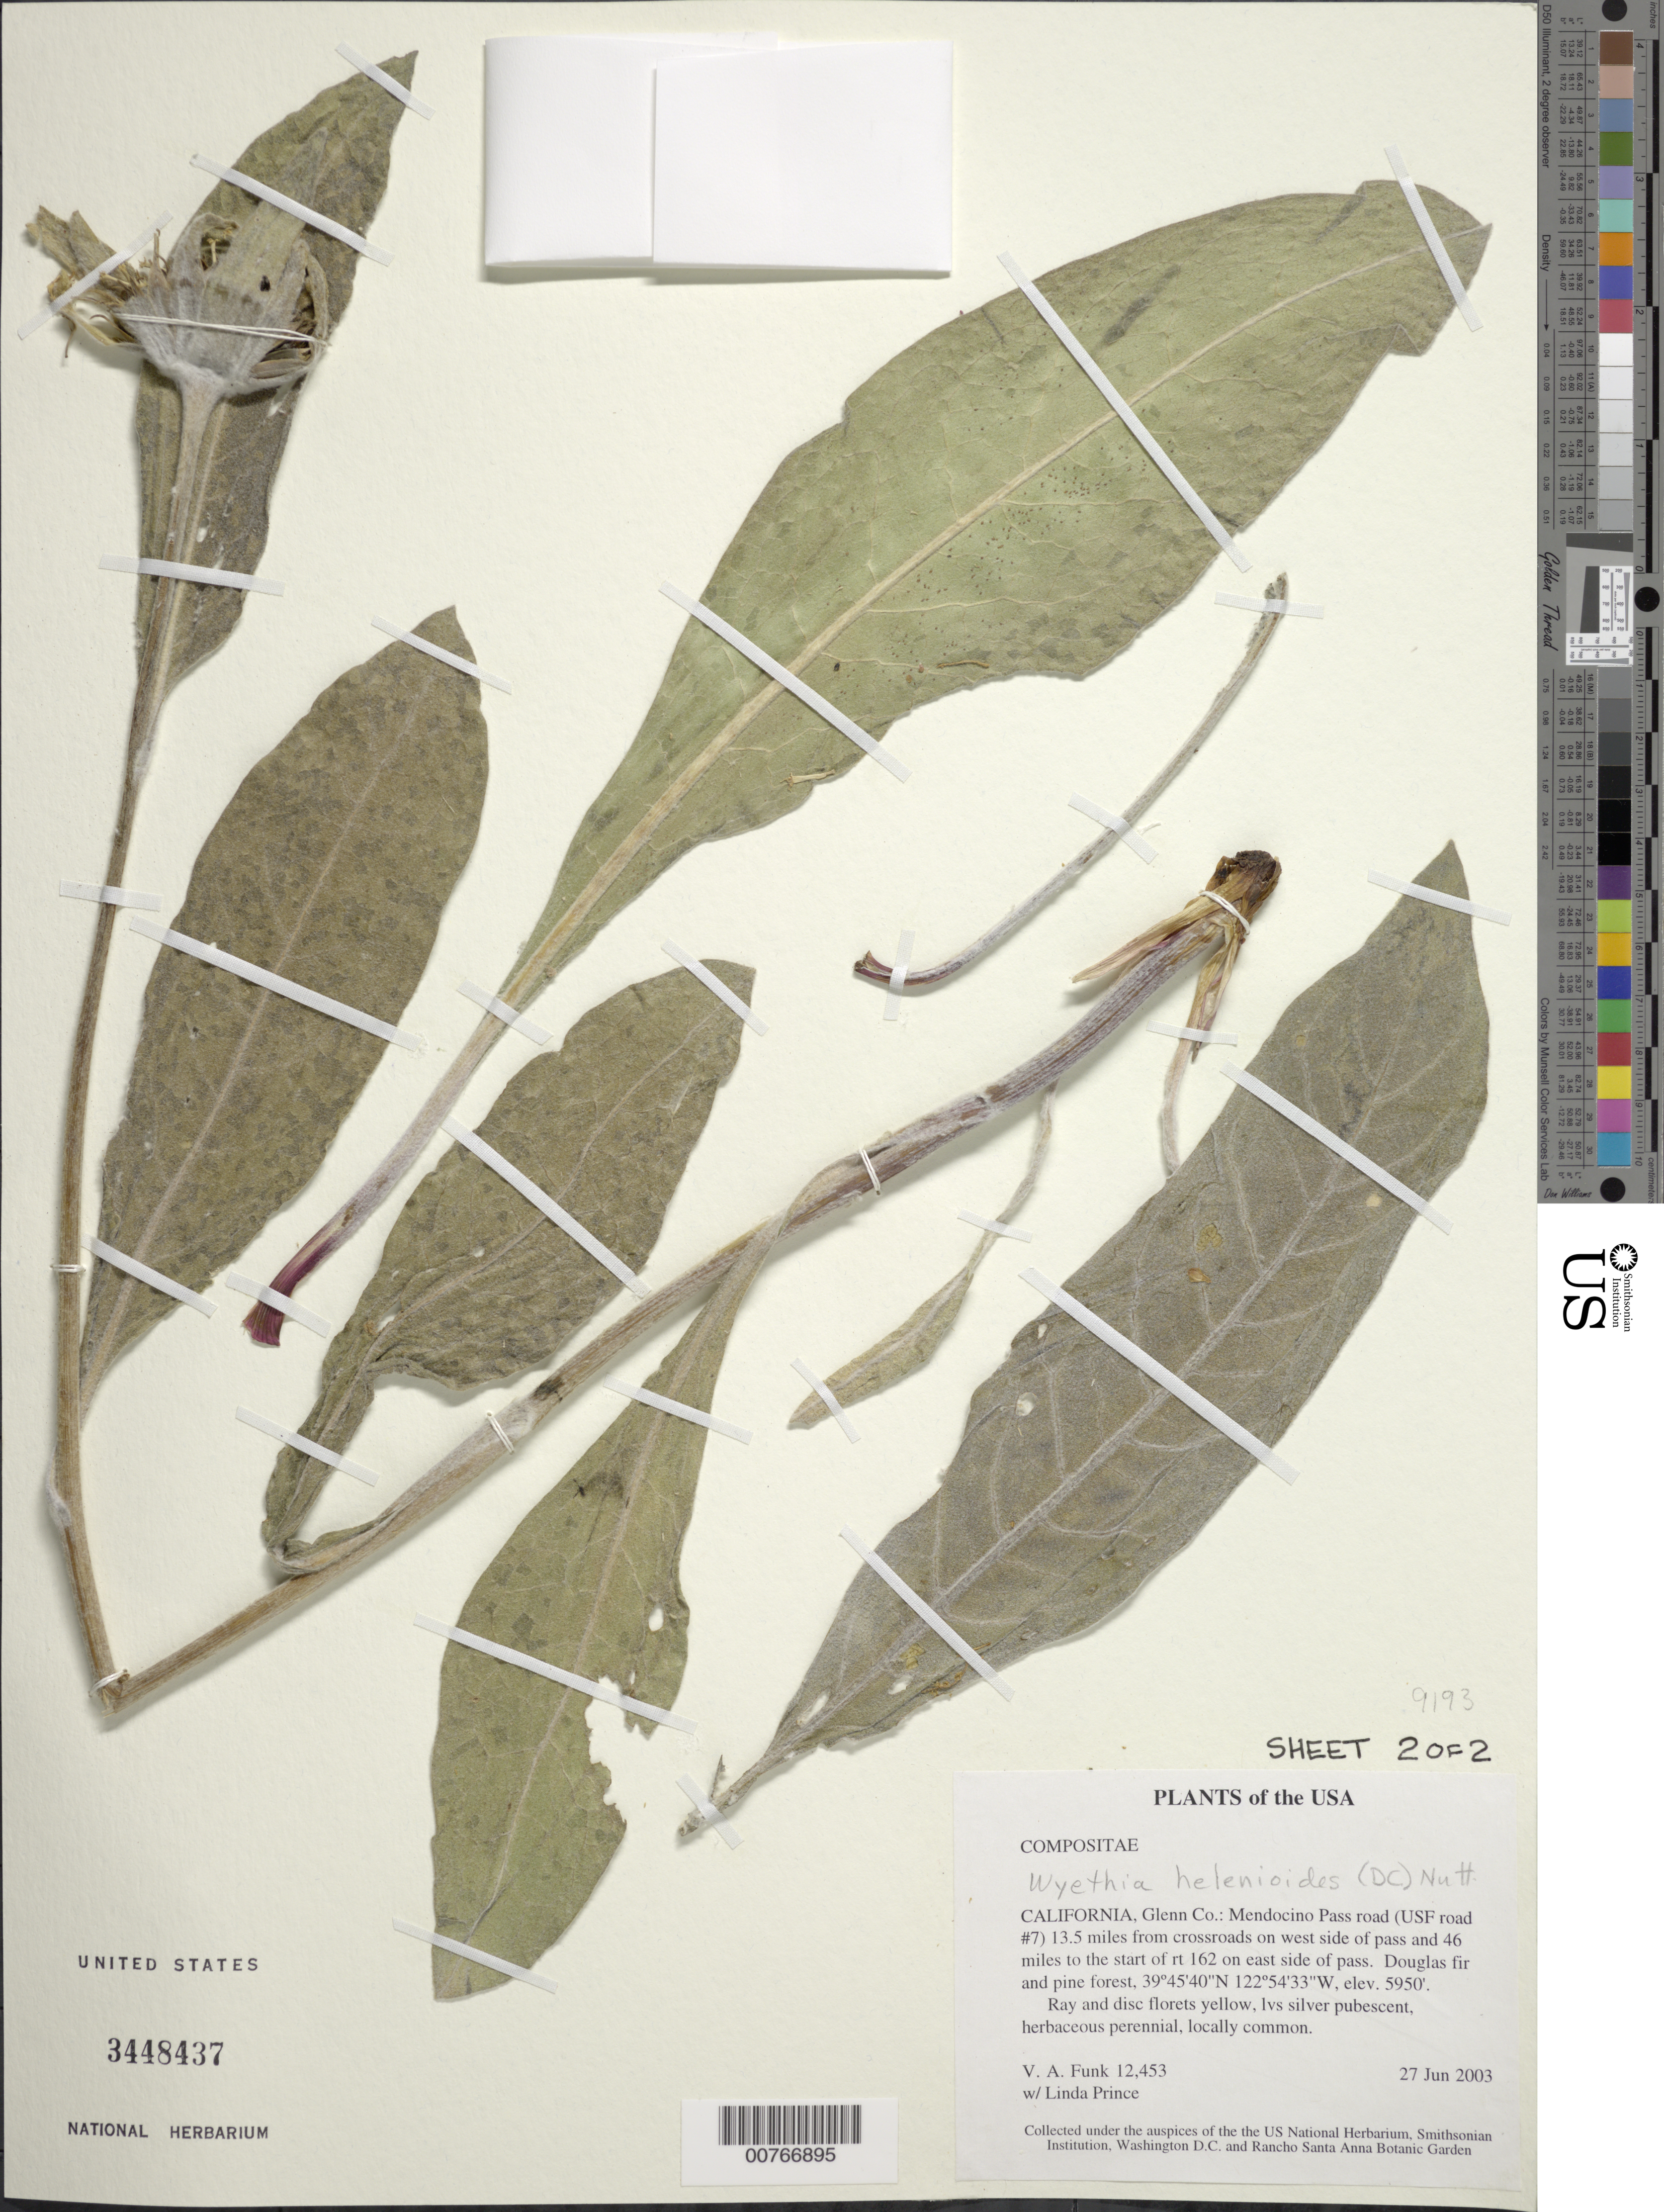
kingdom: Plantae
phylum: Tracheophyta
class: Magnoliopsida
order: Asterales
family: Asteraceae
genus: Wyethia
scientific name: Wyethia helenioides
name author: (DC.) Nutt.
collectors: V. Funk & L. M. Prince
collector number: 12453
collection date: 2003-06-27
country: United States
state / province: California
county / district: Mendocino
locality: Glenn Co.'Mendocino Pass road (USF road #7) 13.5 miles from crossroads on west side of pass and 46 miles to the start of rt 162 on east side of pass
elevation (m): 1814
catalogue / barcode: US 3448437